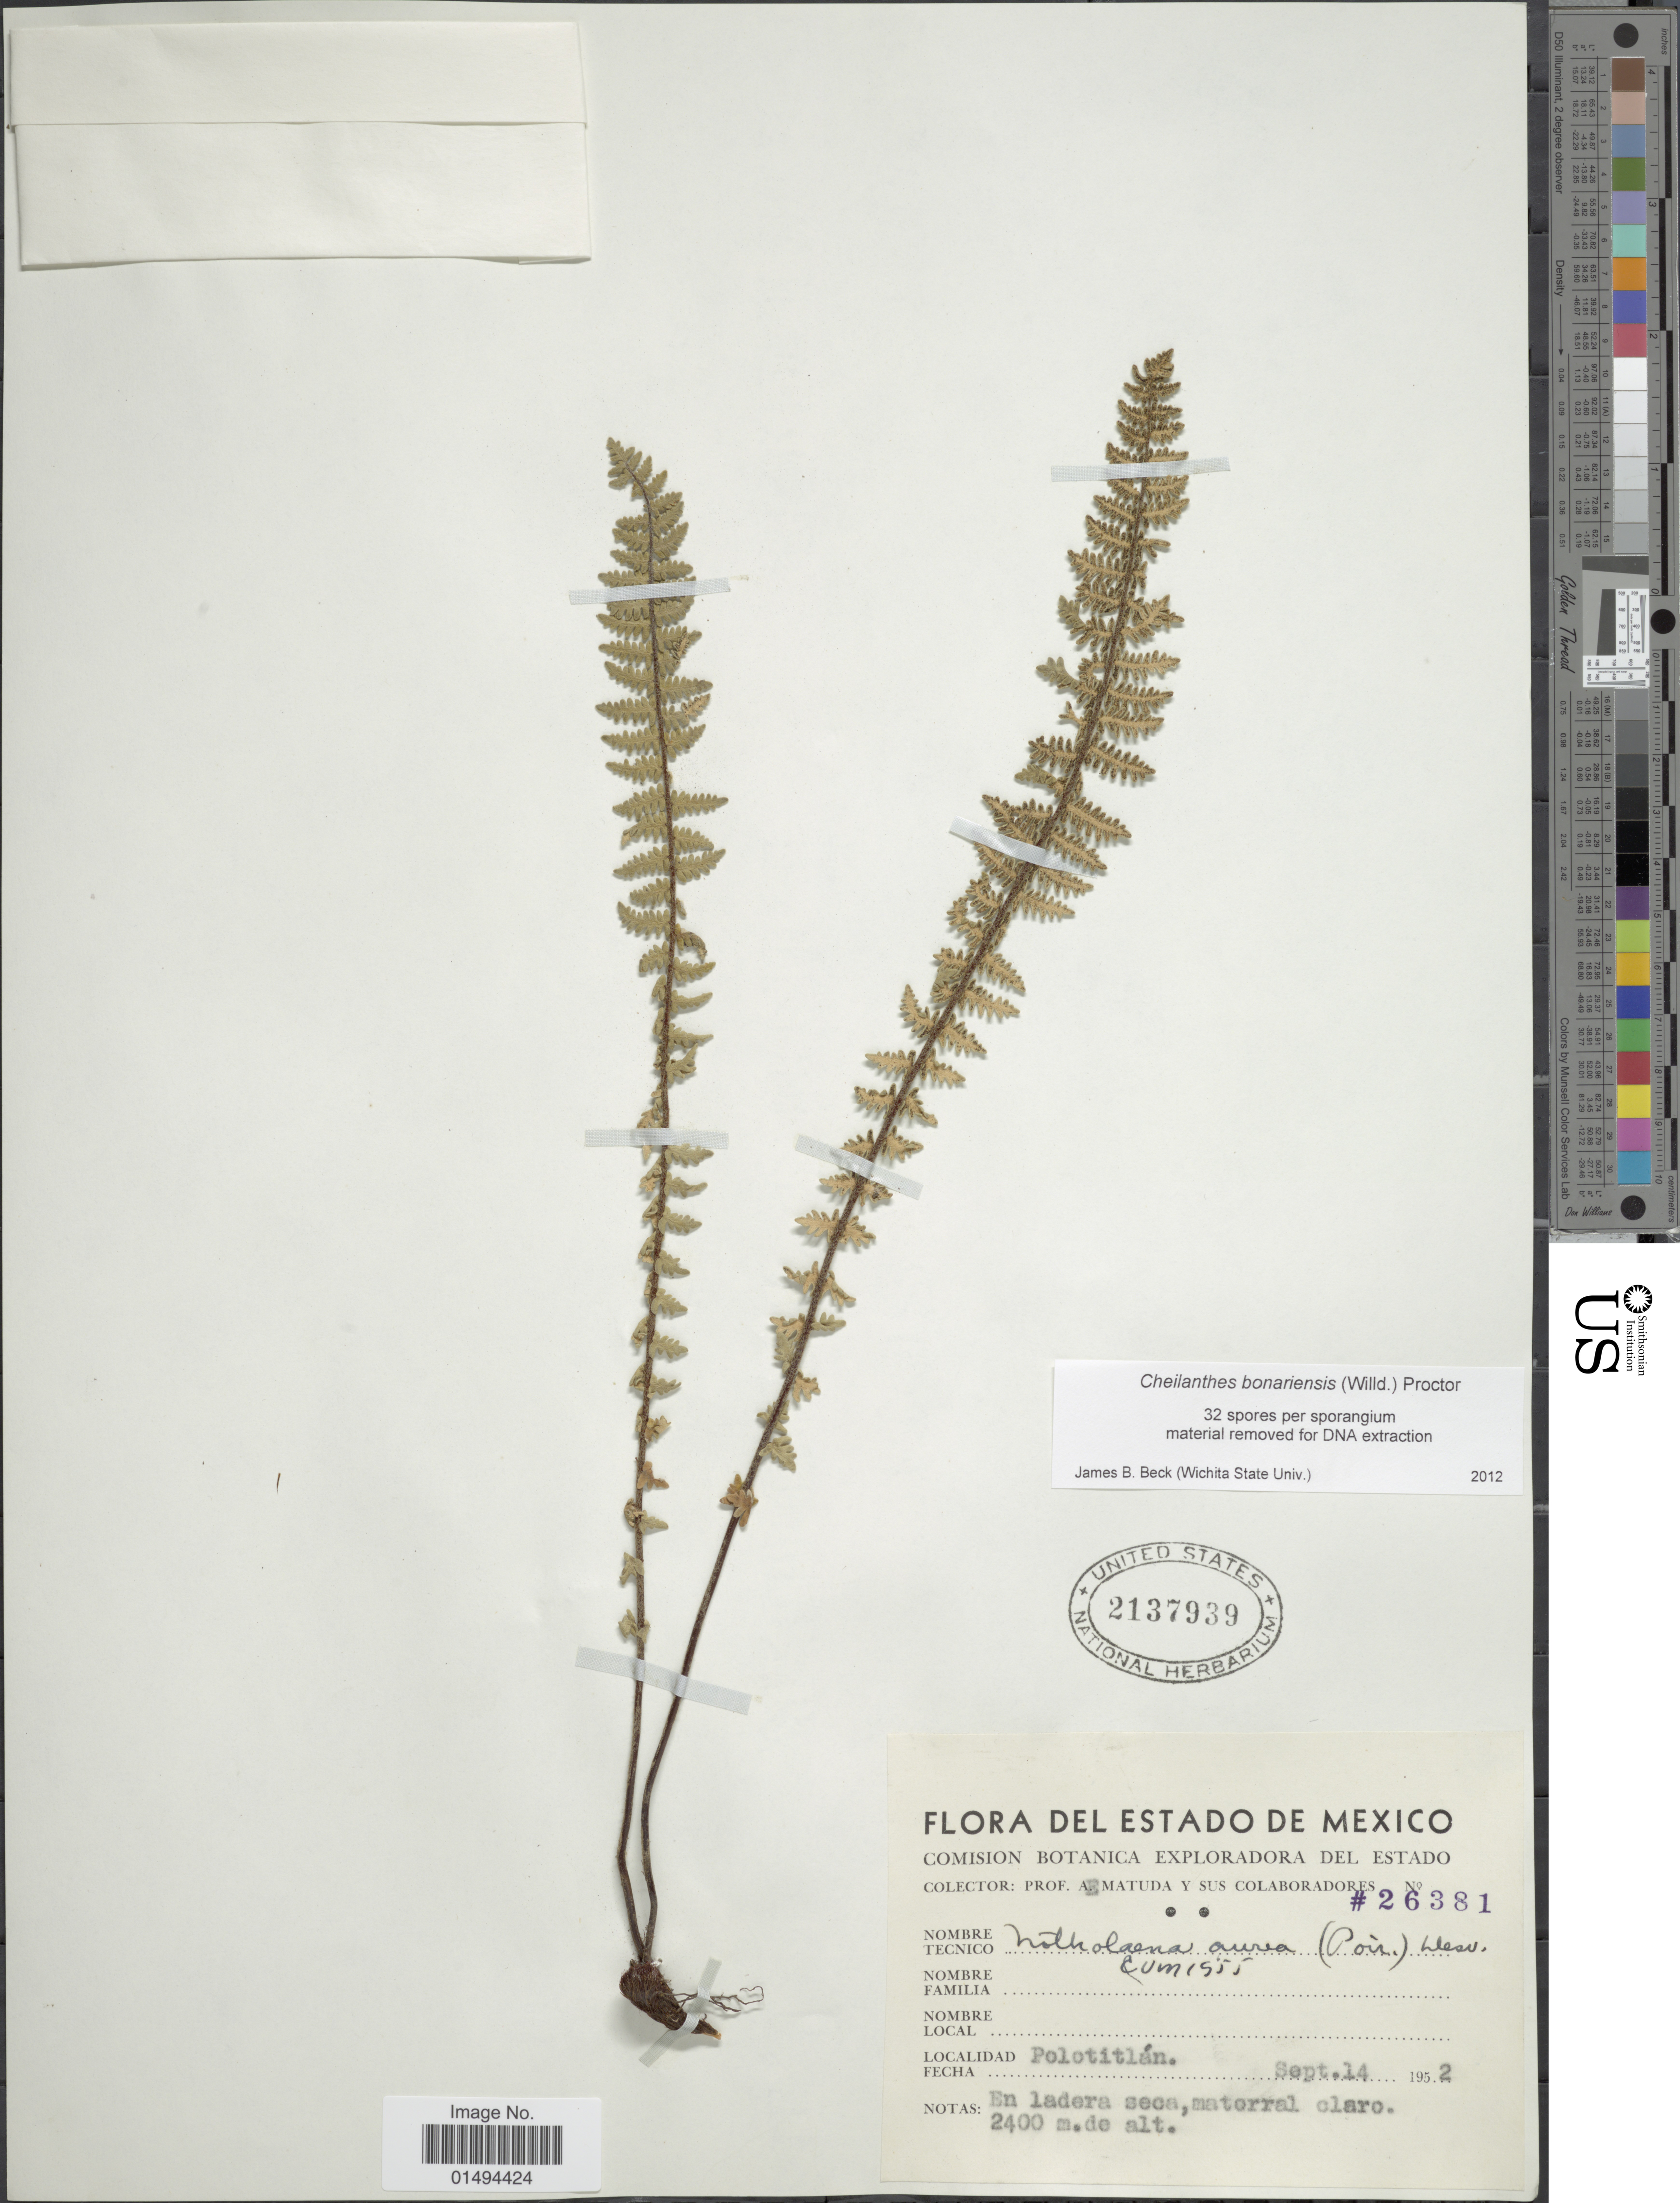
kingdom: Plantae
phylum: Tracheophyta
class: Polypodiopsida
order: Polypodiales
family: Pteridaceae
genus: Myriopteris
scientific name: Myriopteris aurea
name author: (Poir.) Grusz & Windham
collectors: E. Matuda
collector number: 26381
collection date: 1952-09-14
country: Mexico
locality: Polotitlan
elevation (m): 2400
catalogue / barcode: US 2137939